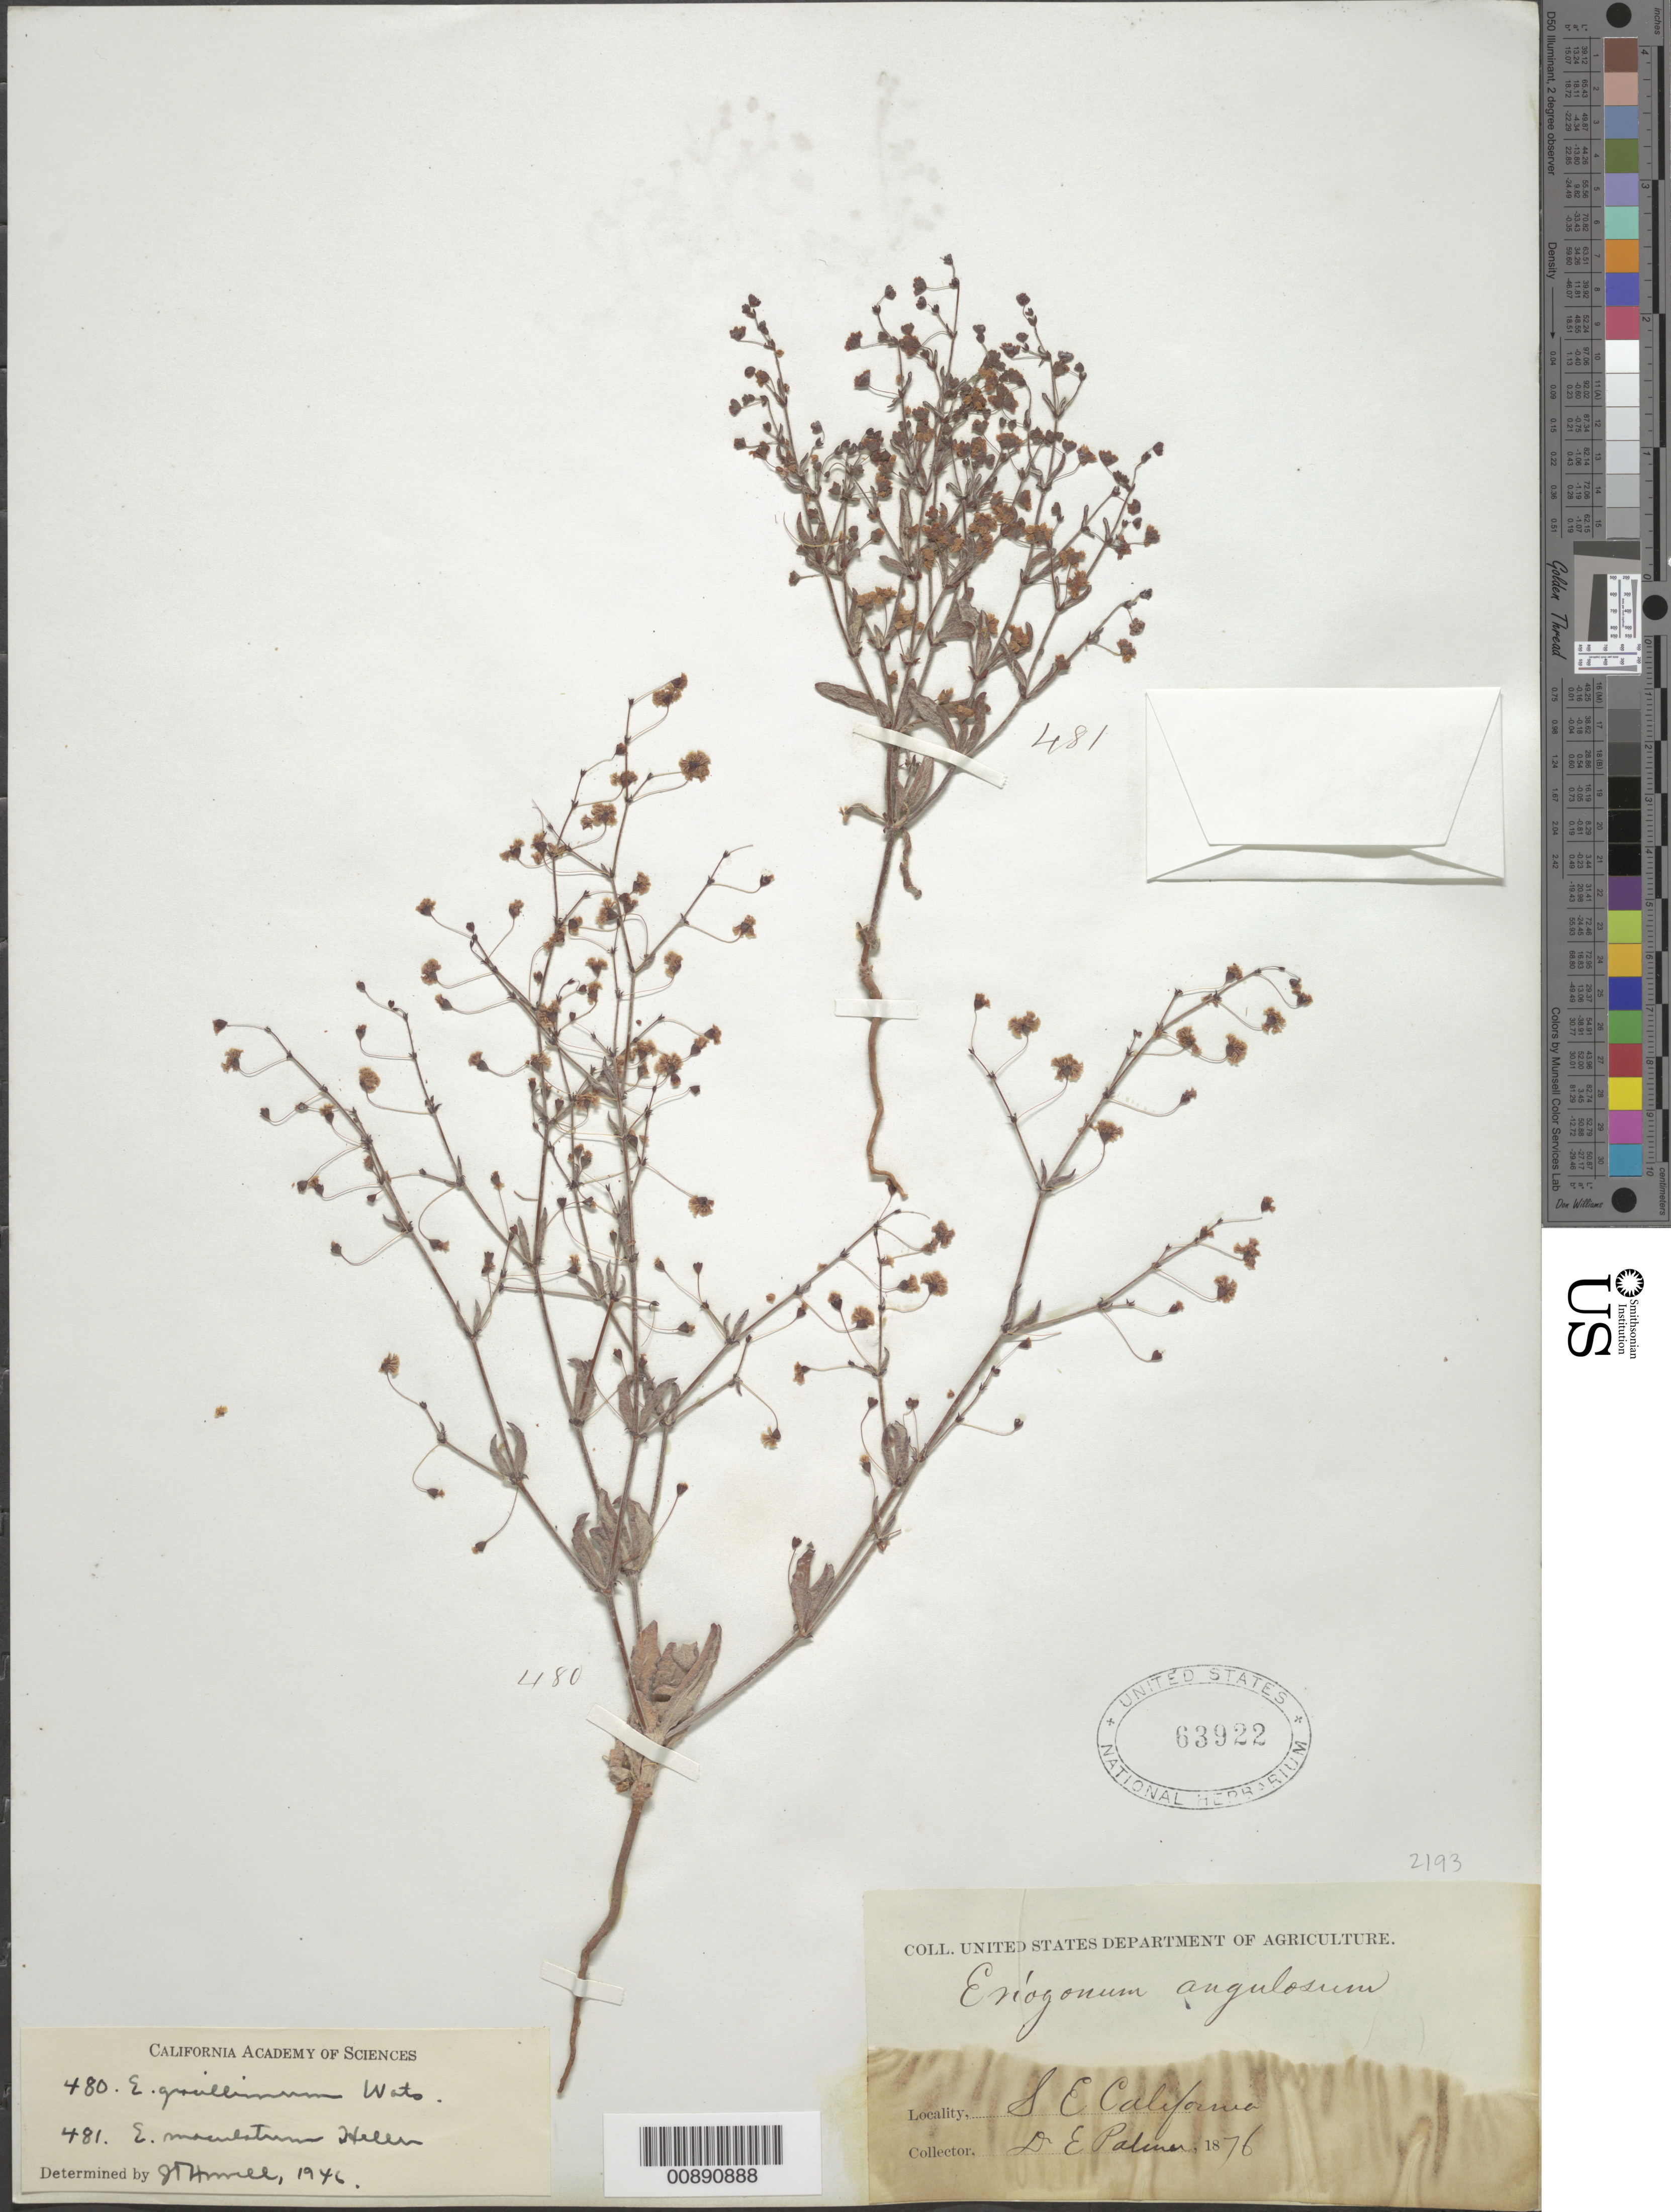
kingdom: Plantae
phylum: Tracheophyta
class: Magnoliopsida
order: Caryophyllales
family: Polygonaceae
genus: Eriogonum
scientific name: Eriogonum gracillimum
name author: S. Watson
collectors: E. Palmer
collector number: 480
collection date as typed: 1876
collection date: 1876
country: United States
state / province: California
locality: SE California.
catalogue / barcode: US 63922